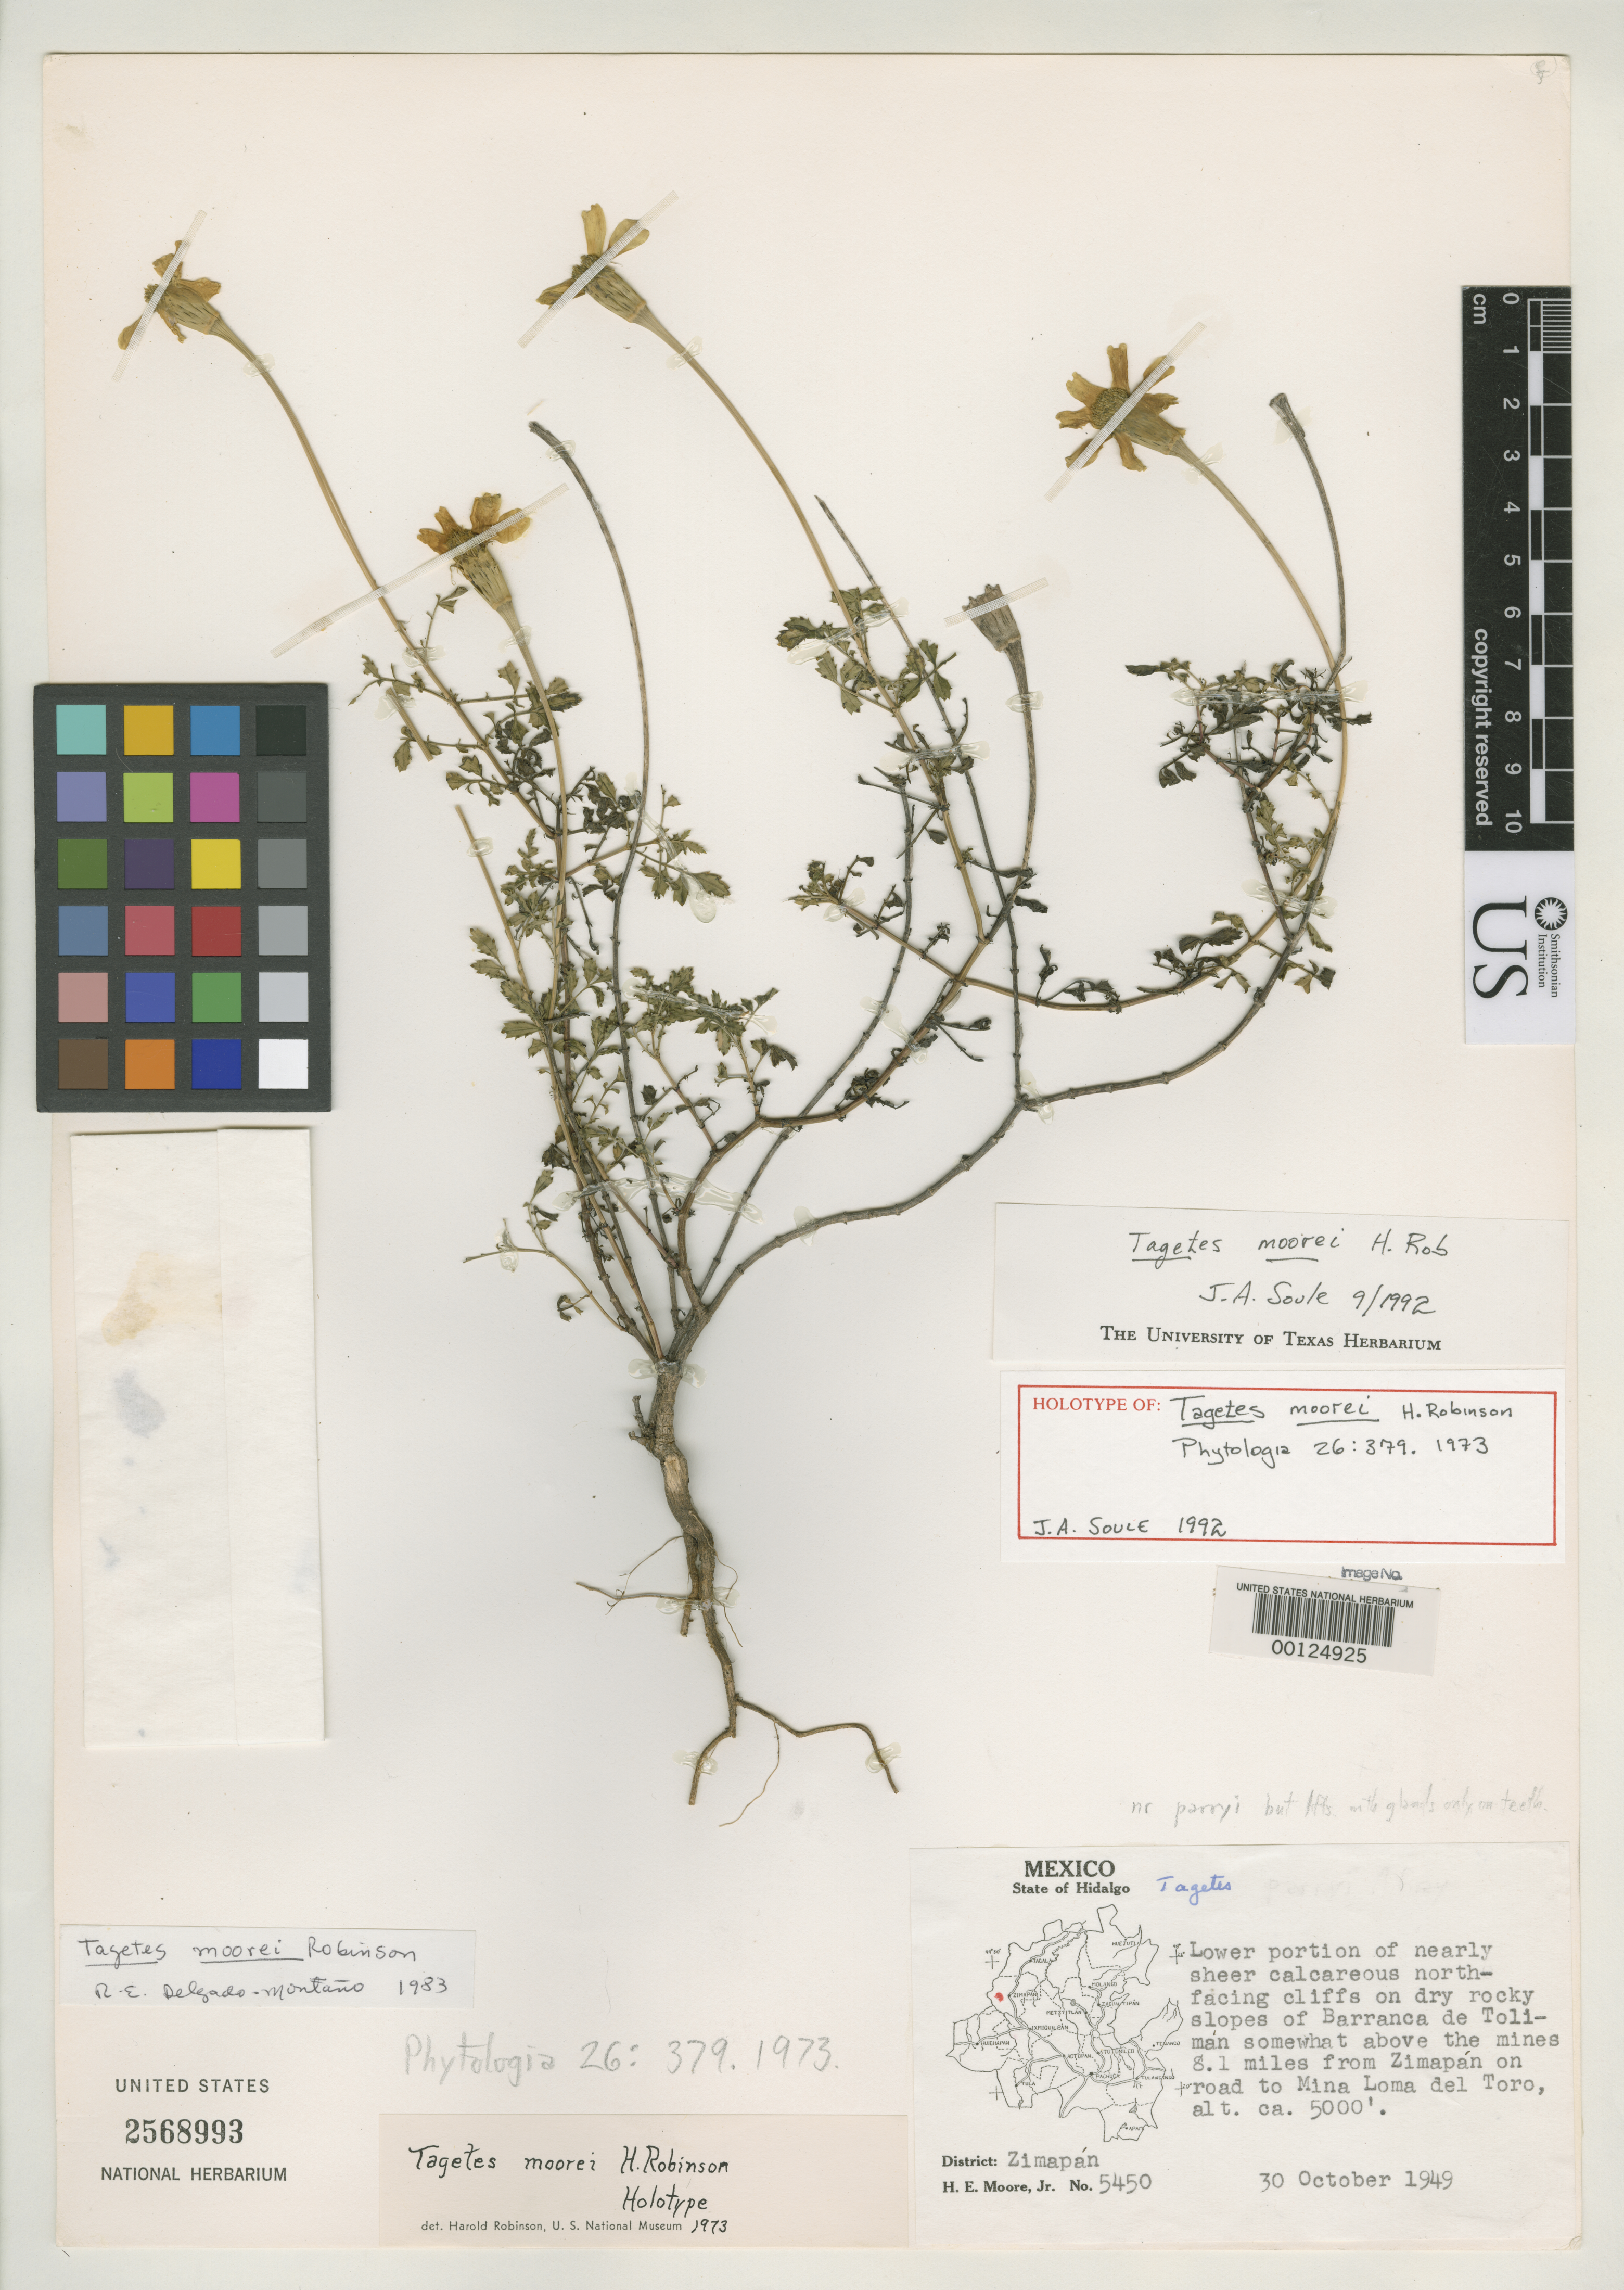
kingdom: Plantae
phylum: Tracheophyta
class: Magnoliopsida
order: Asterales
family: Asteraceae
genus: Tagetes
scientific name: Tagetes moorei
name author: H. Rob.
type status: Holotype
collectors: H. E. Moore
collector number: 5450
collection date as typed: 30 Oct 1949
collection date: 1949-10-30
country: Mexico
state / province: Hidalgo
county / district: Zimapán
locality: Slopes of Barranca de Toliman, somewhat above the mines 8.1 miles from Zimapan on road to Minaloma del Toro.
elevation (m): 1524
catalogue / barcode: US 2568993